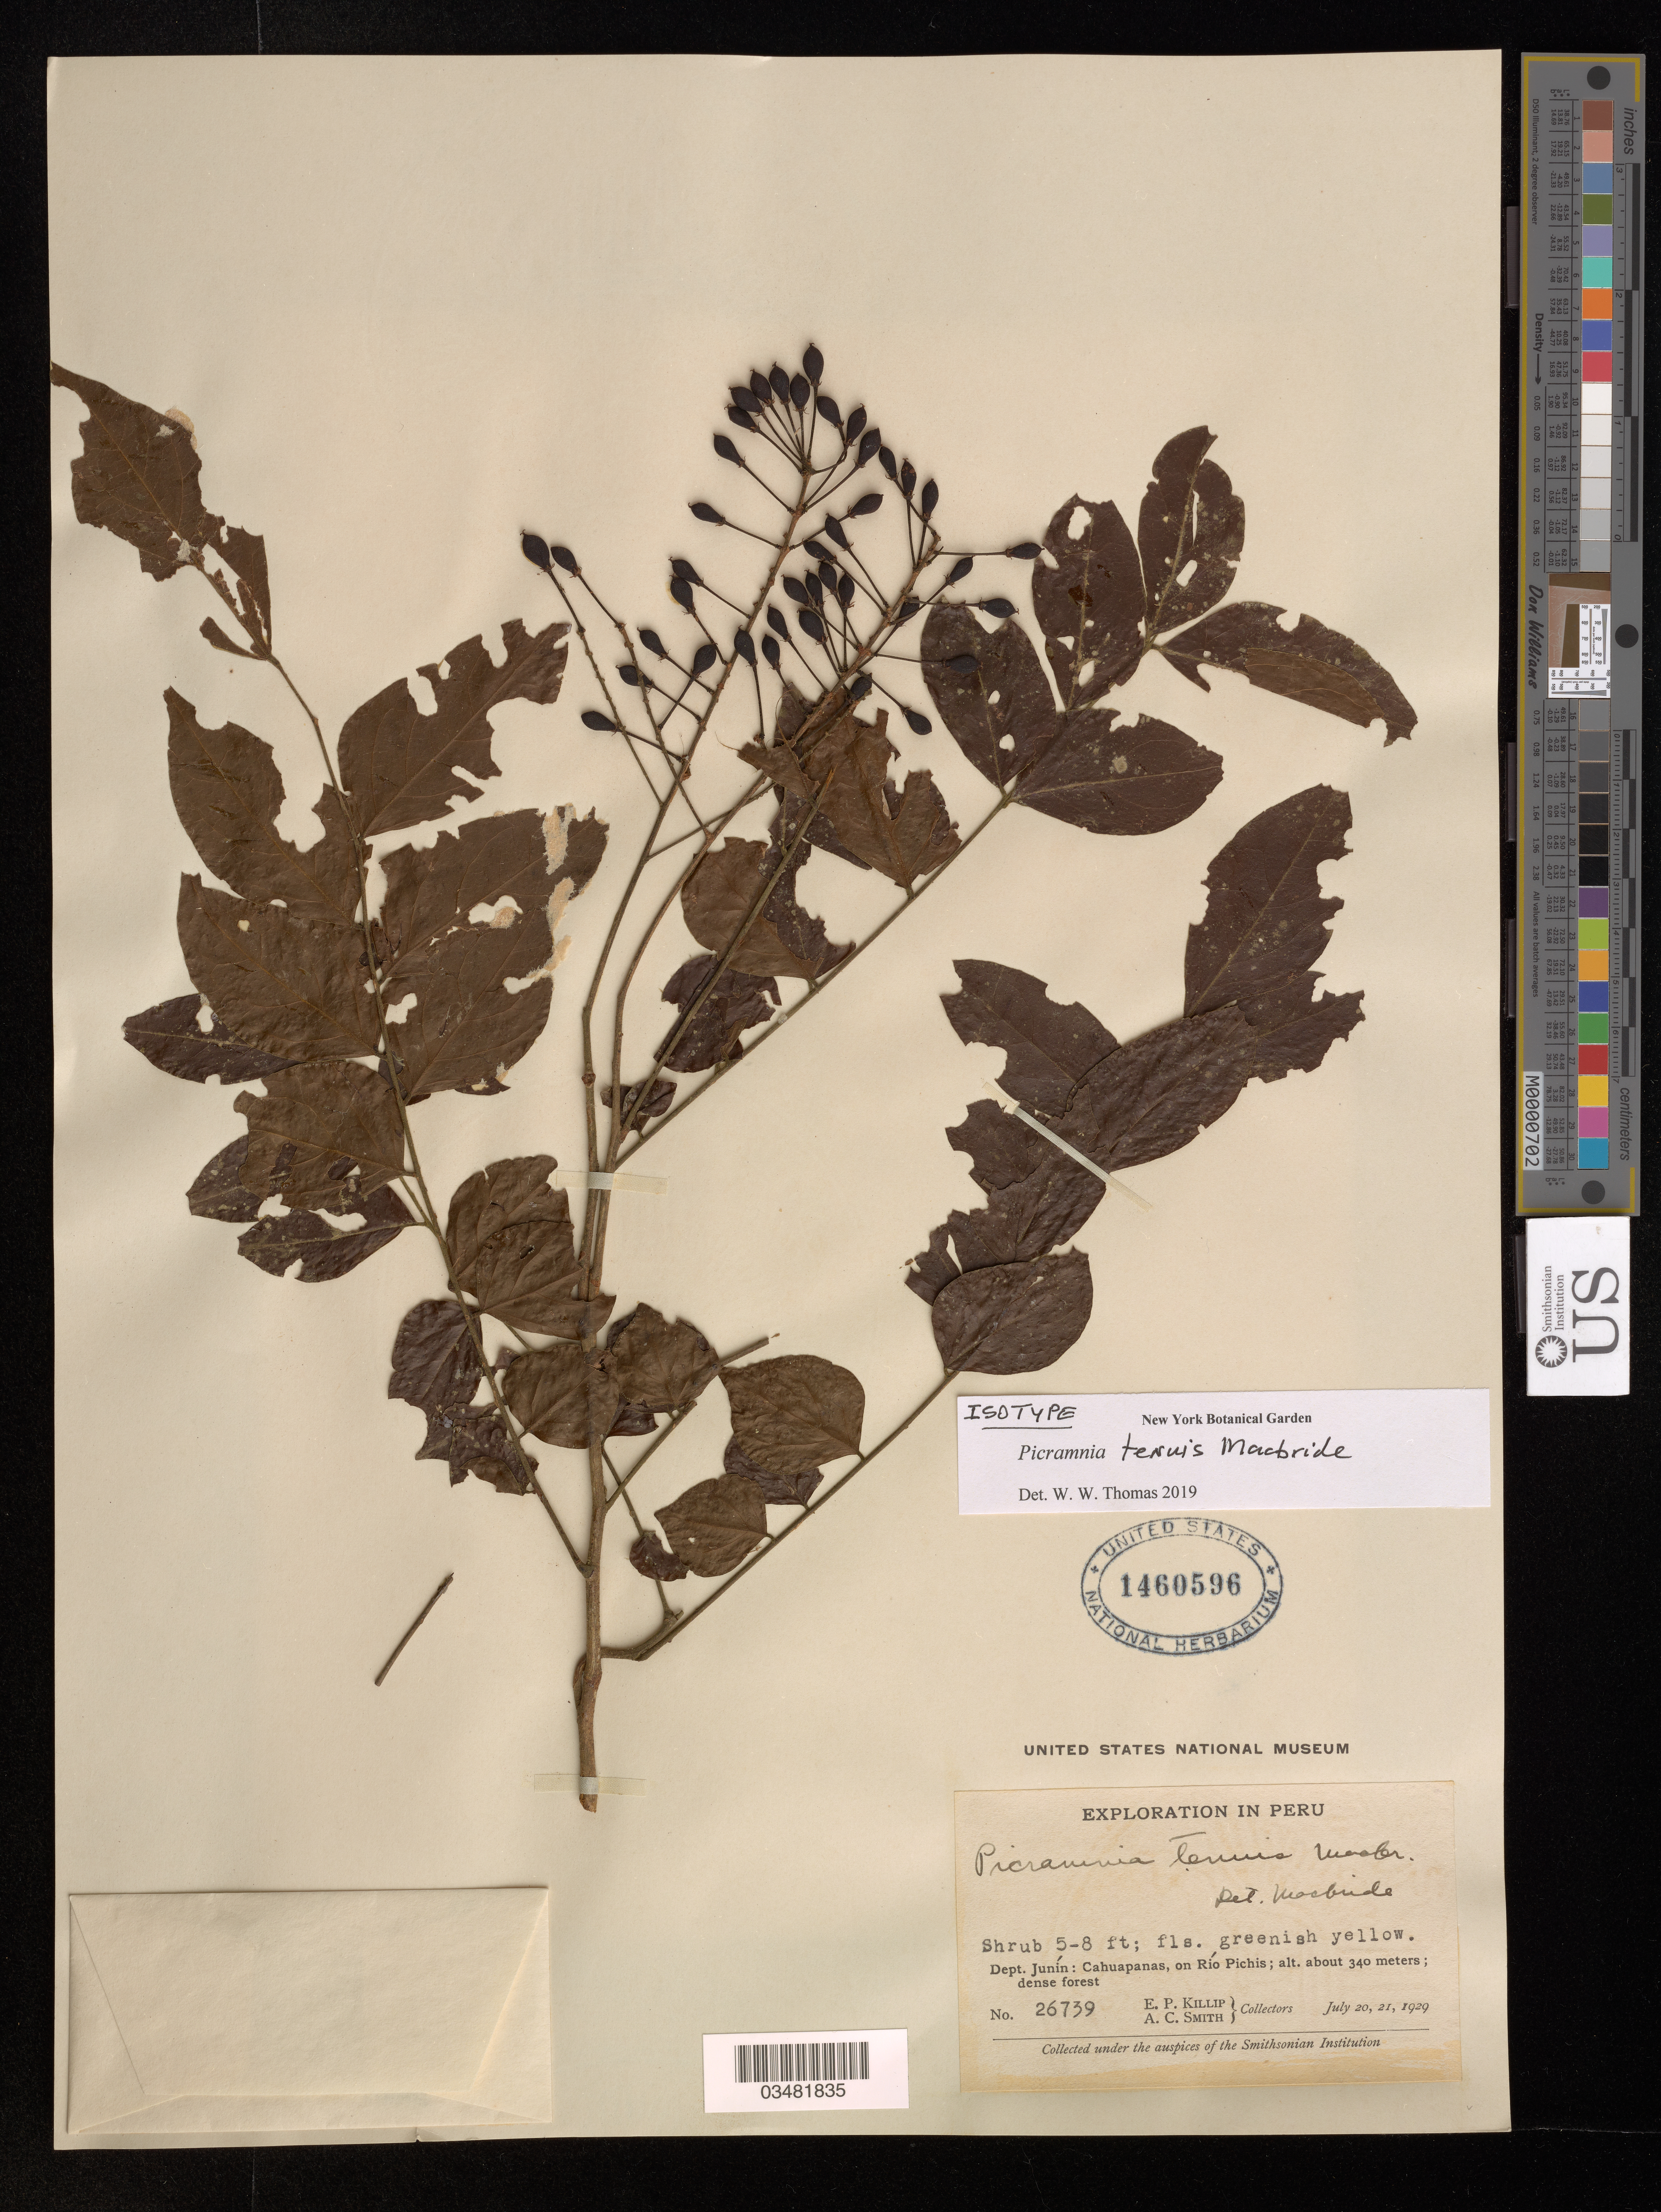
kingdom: Plantae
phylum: Tracheophyta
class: Magnoliopsida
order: Picramniales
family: Picramniaceae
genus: Picramnia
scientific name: Picramnia tenuis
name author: J.F. Macbr.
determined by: Thomas, W. W.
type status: Isotype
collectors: E. P. Killip & A. C. Smith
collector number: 26739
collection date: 1929-07-20/1929-07-21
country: Peru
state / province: Junín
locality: Cahuapanas, on Rio Pichis.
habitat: Dense forest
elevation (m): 340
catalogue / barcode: US 1460596